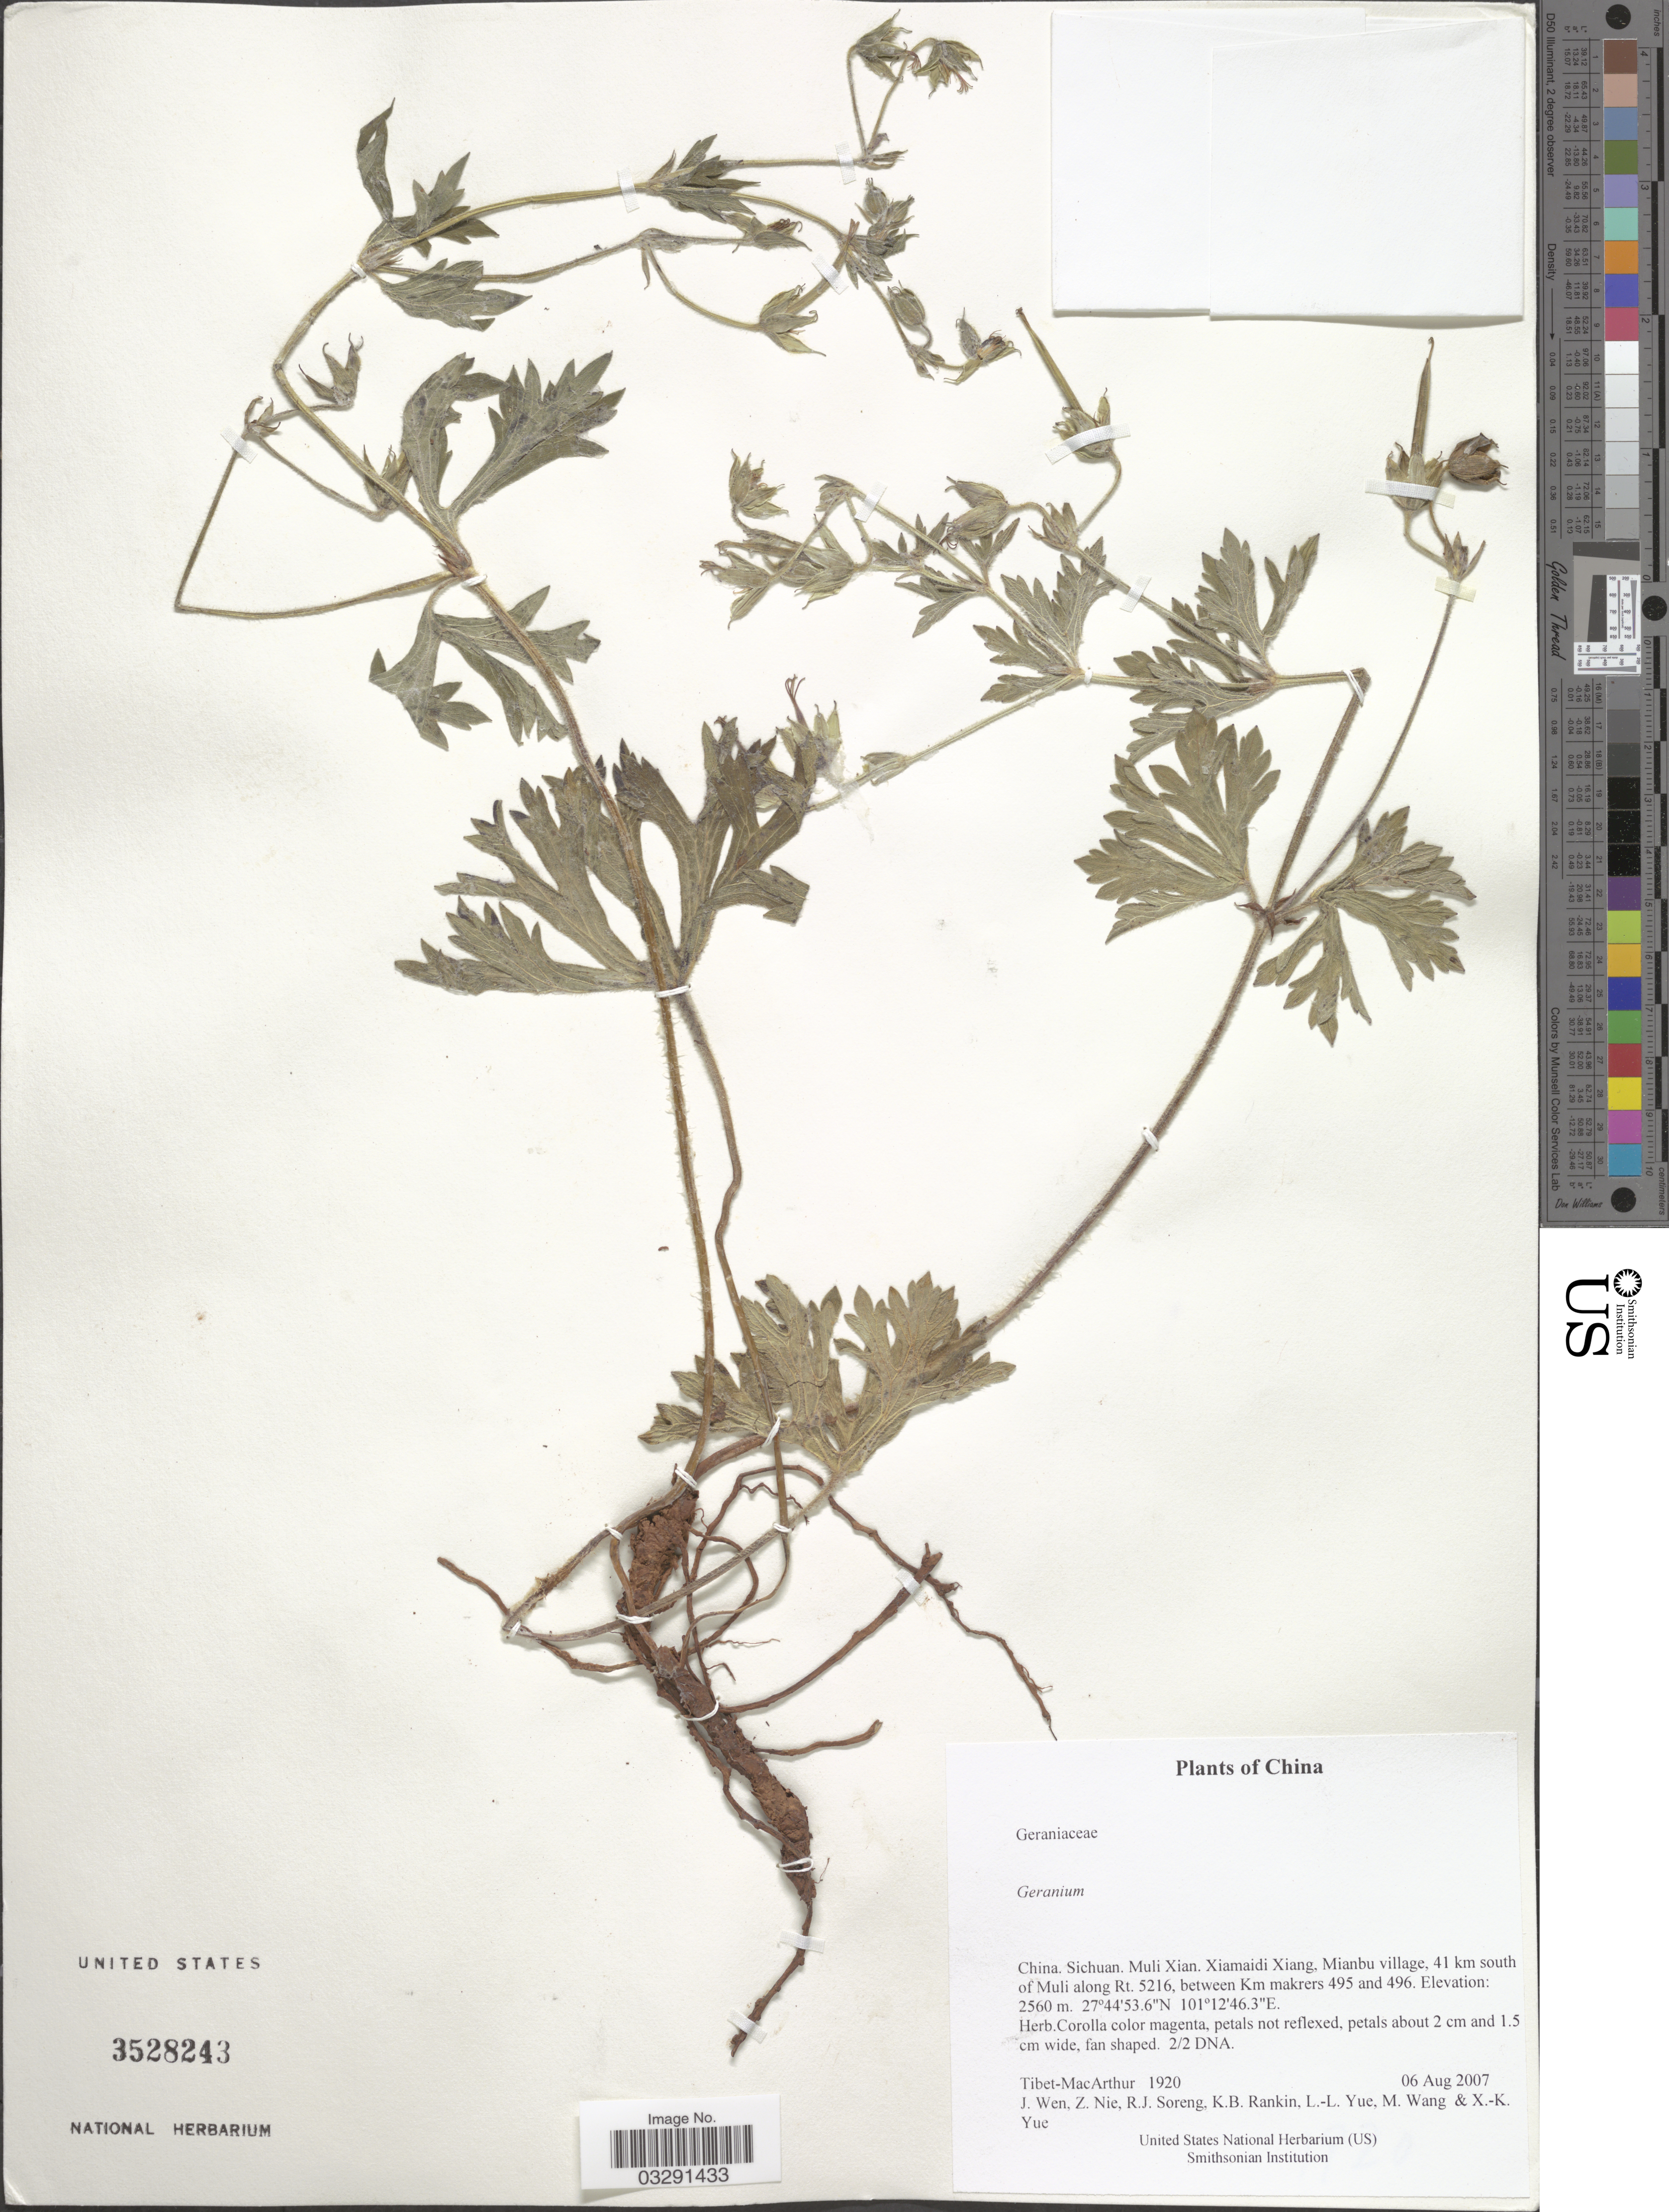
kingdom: Plantae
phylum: Tracheophyta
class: Magnoliopsida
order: Geraniales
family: Geraniaceae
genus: Geranium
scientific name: Geranium yunnanense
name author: Franch.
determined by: Aedo, C.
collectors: Tibet-MacArthur, Z. Nie, R. J. Soreng, K. B. Rankin & et al.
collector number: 1920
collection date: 2007-08-06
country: China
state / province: Sichuan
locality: Muli Xian, Xiamaidi Xiang, Mianbu village, 41 km south of Muli along Rt. 5216, between Km makrers 495 and 496.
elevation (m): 2560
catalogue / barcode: US 3528243